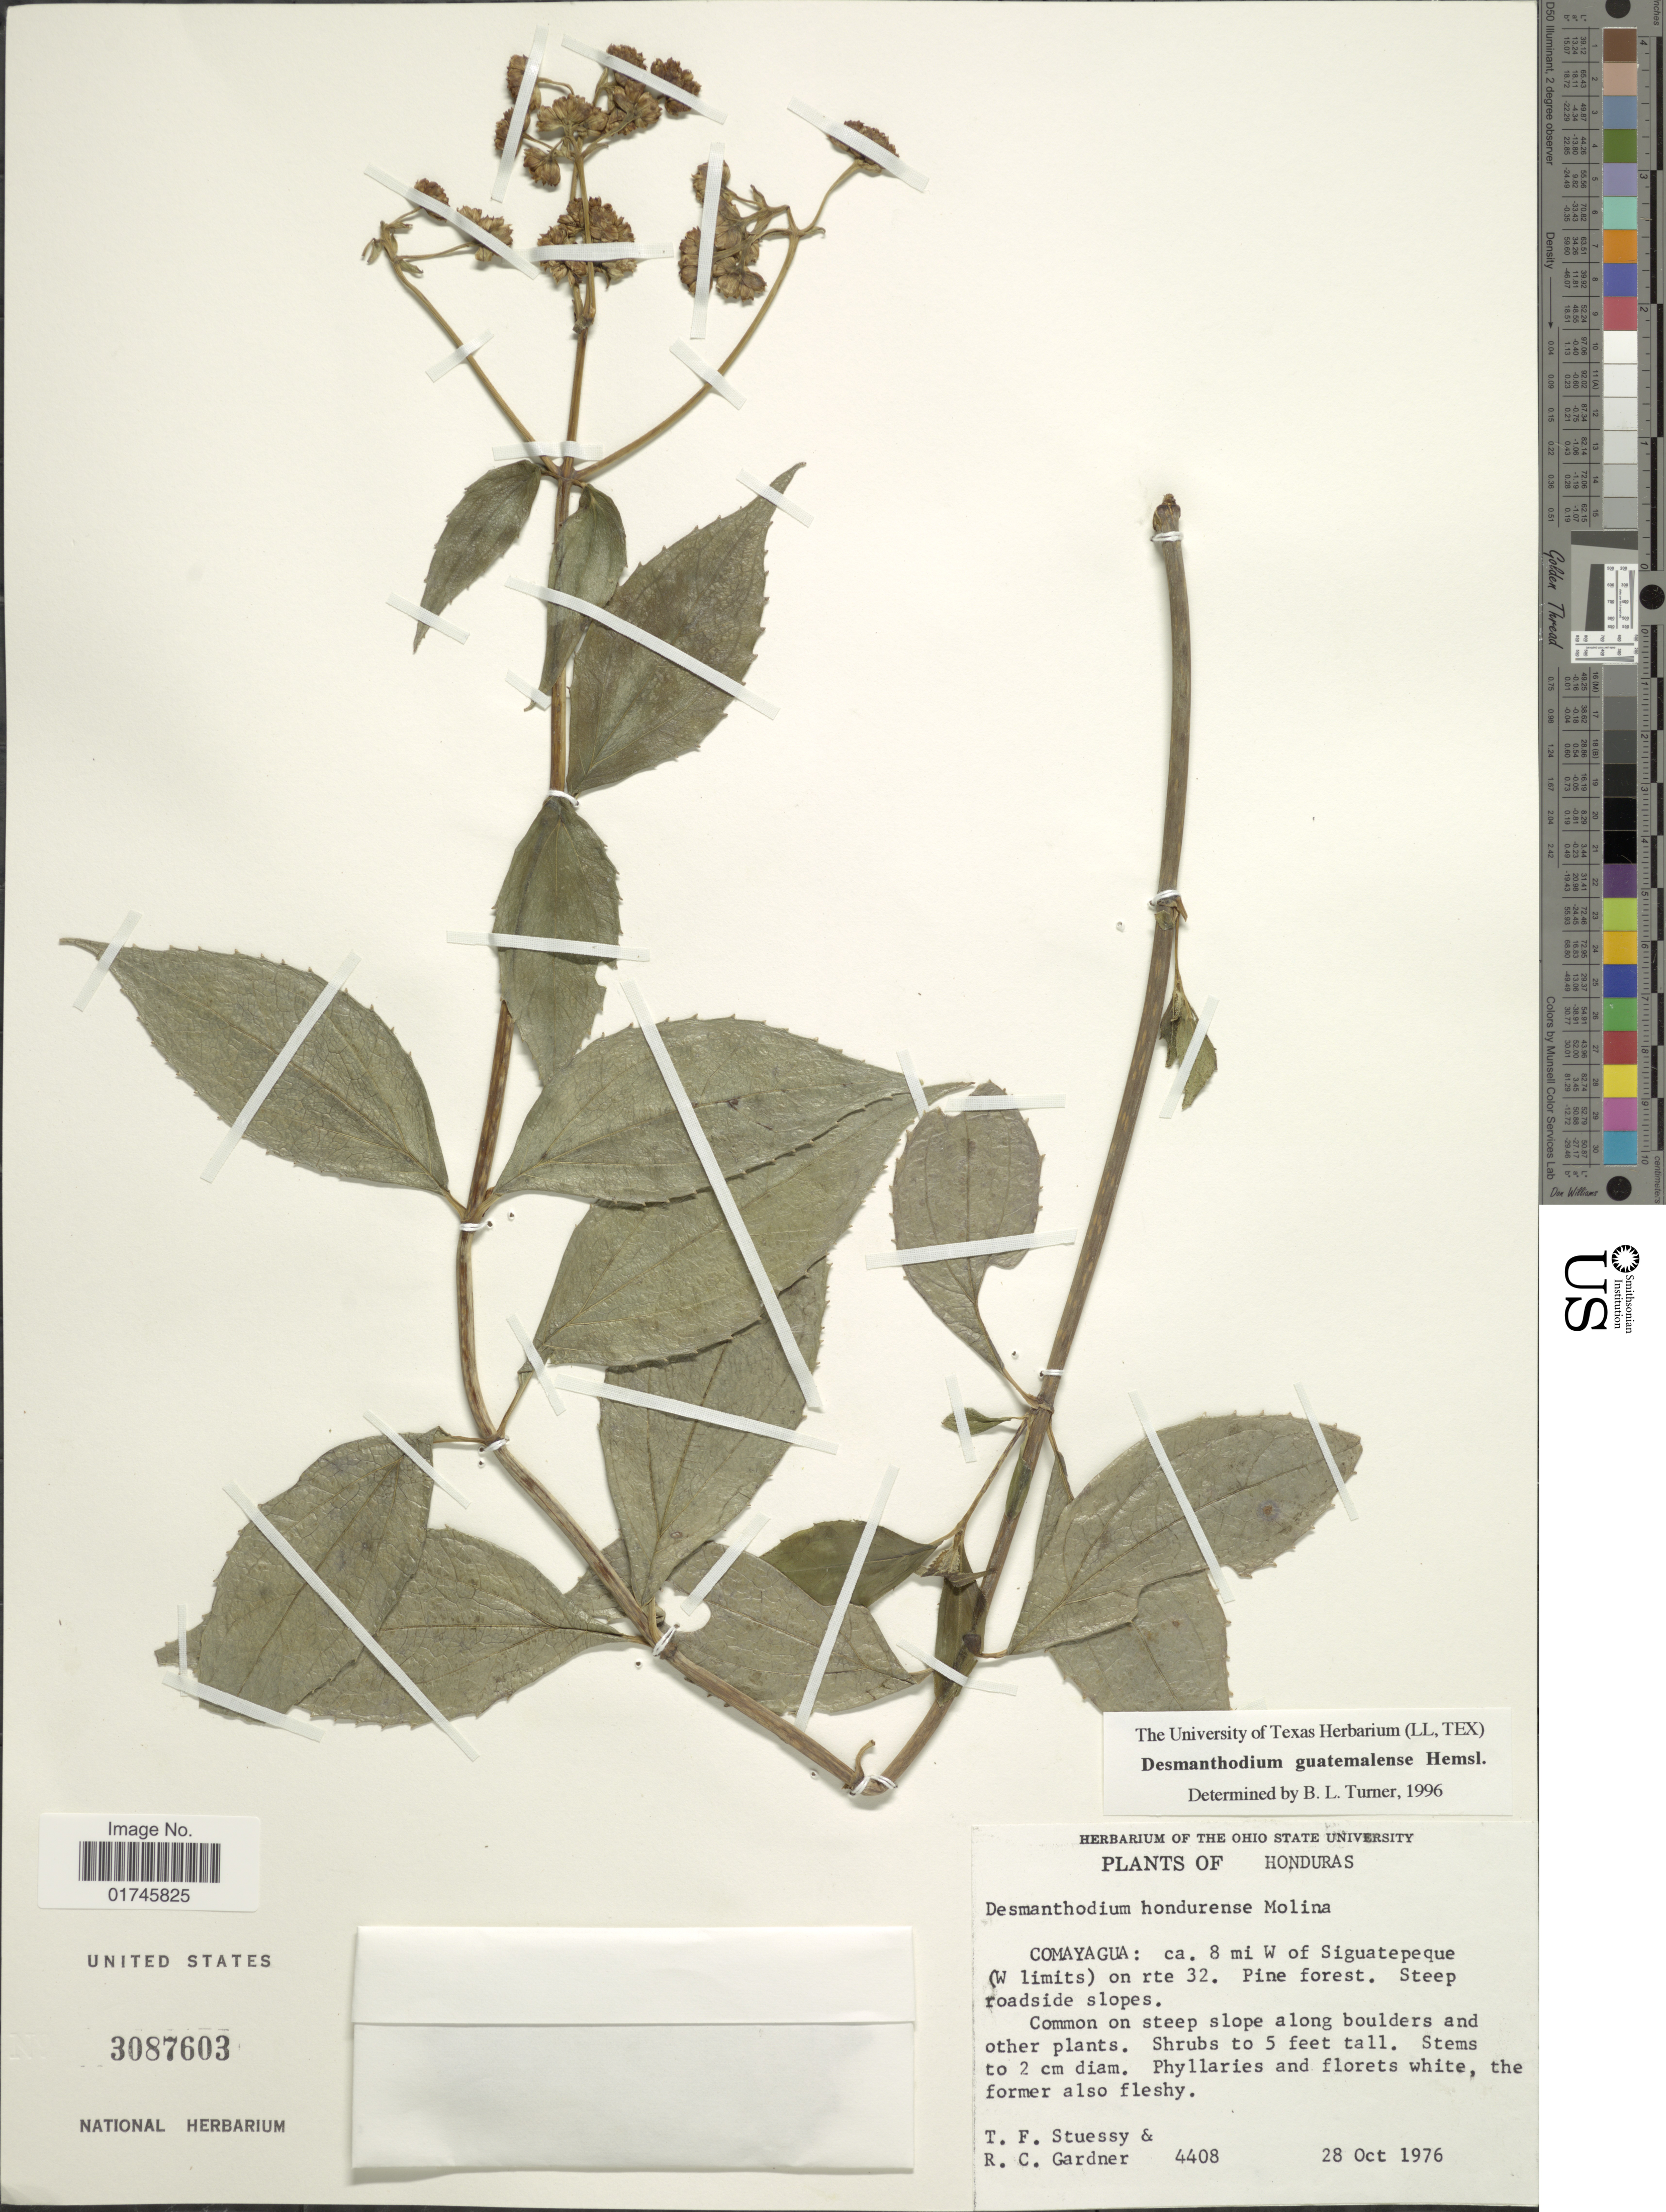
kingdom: Plantae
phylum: Tracheophyta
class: Magnoliopsida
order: Asterales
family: Asteraceae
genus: Desmanthodium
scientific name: Desmanthodium guatamalense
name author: Hemsl.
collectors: T. Stuessy & R. C. Gardner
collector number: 4408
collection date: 1976-10-28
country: Honduras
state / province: Comayagua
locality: Comayagua: ca. 8 mi W of Siguatepeque (W limits) on rte 32.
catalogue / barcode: US 3087603